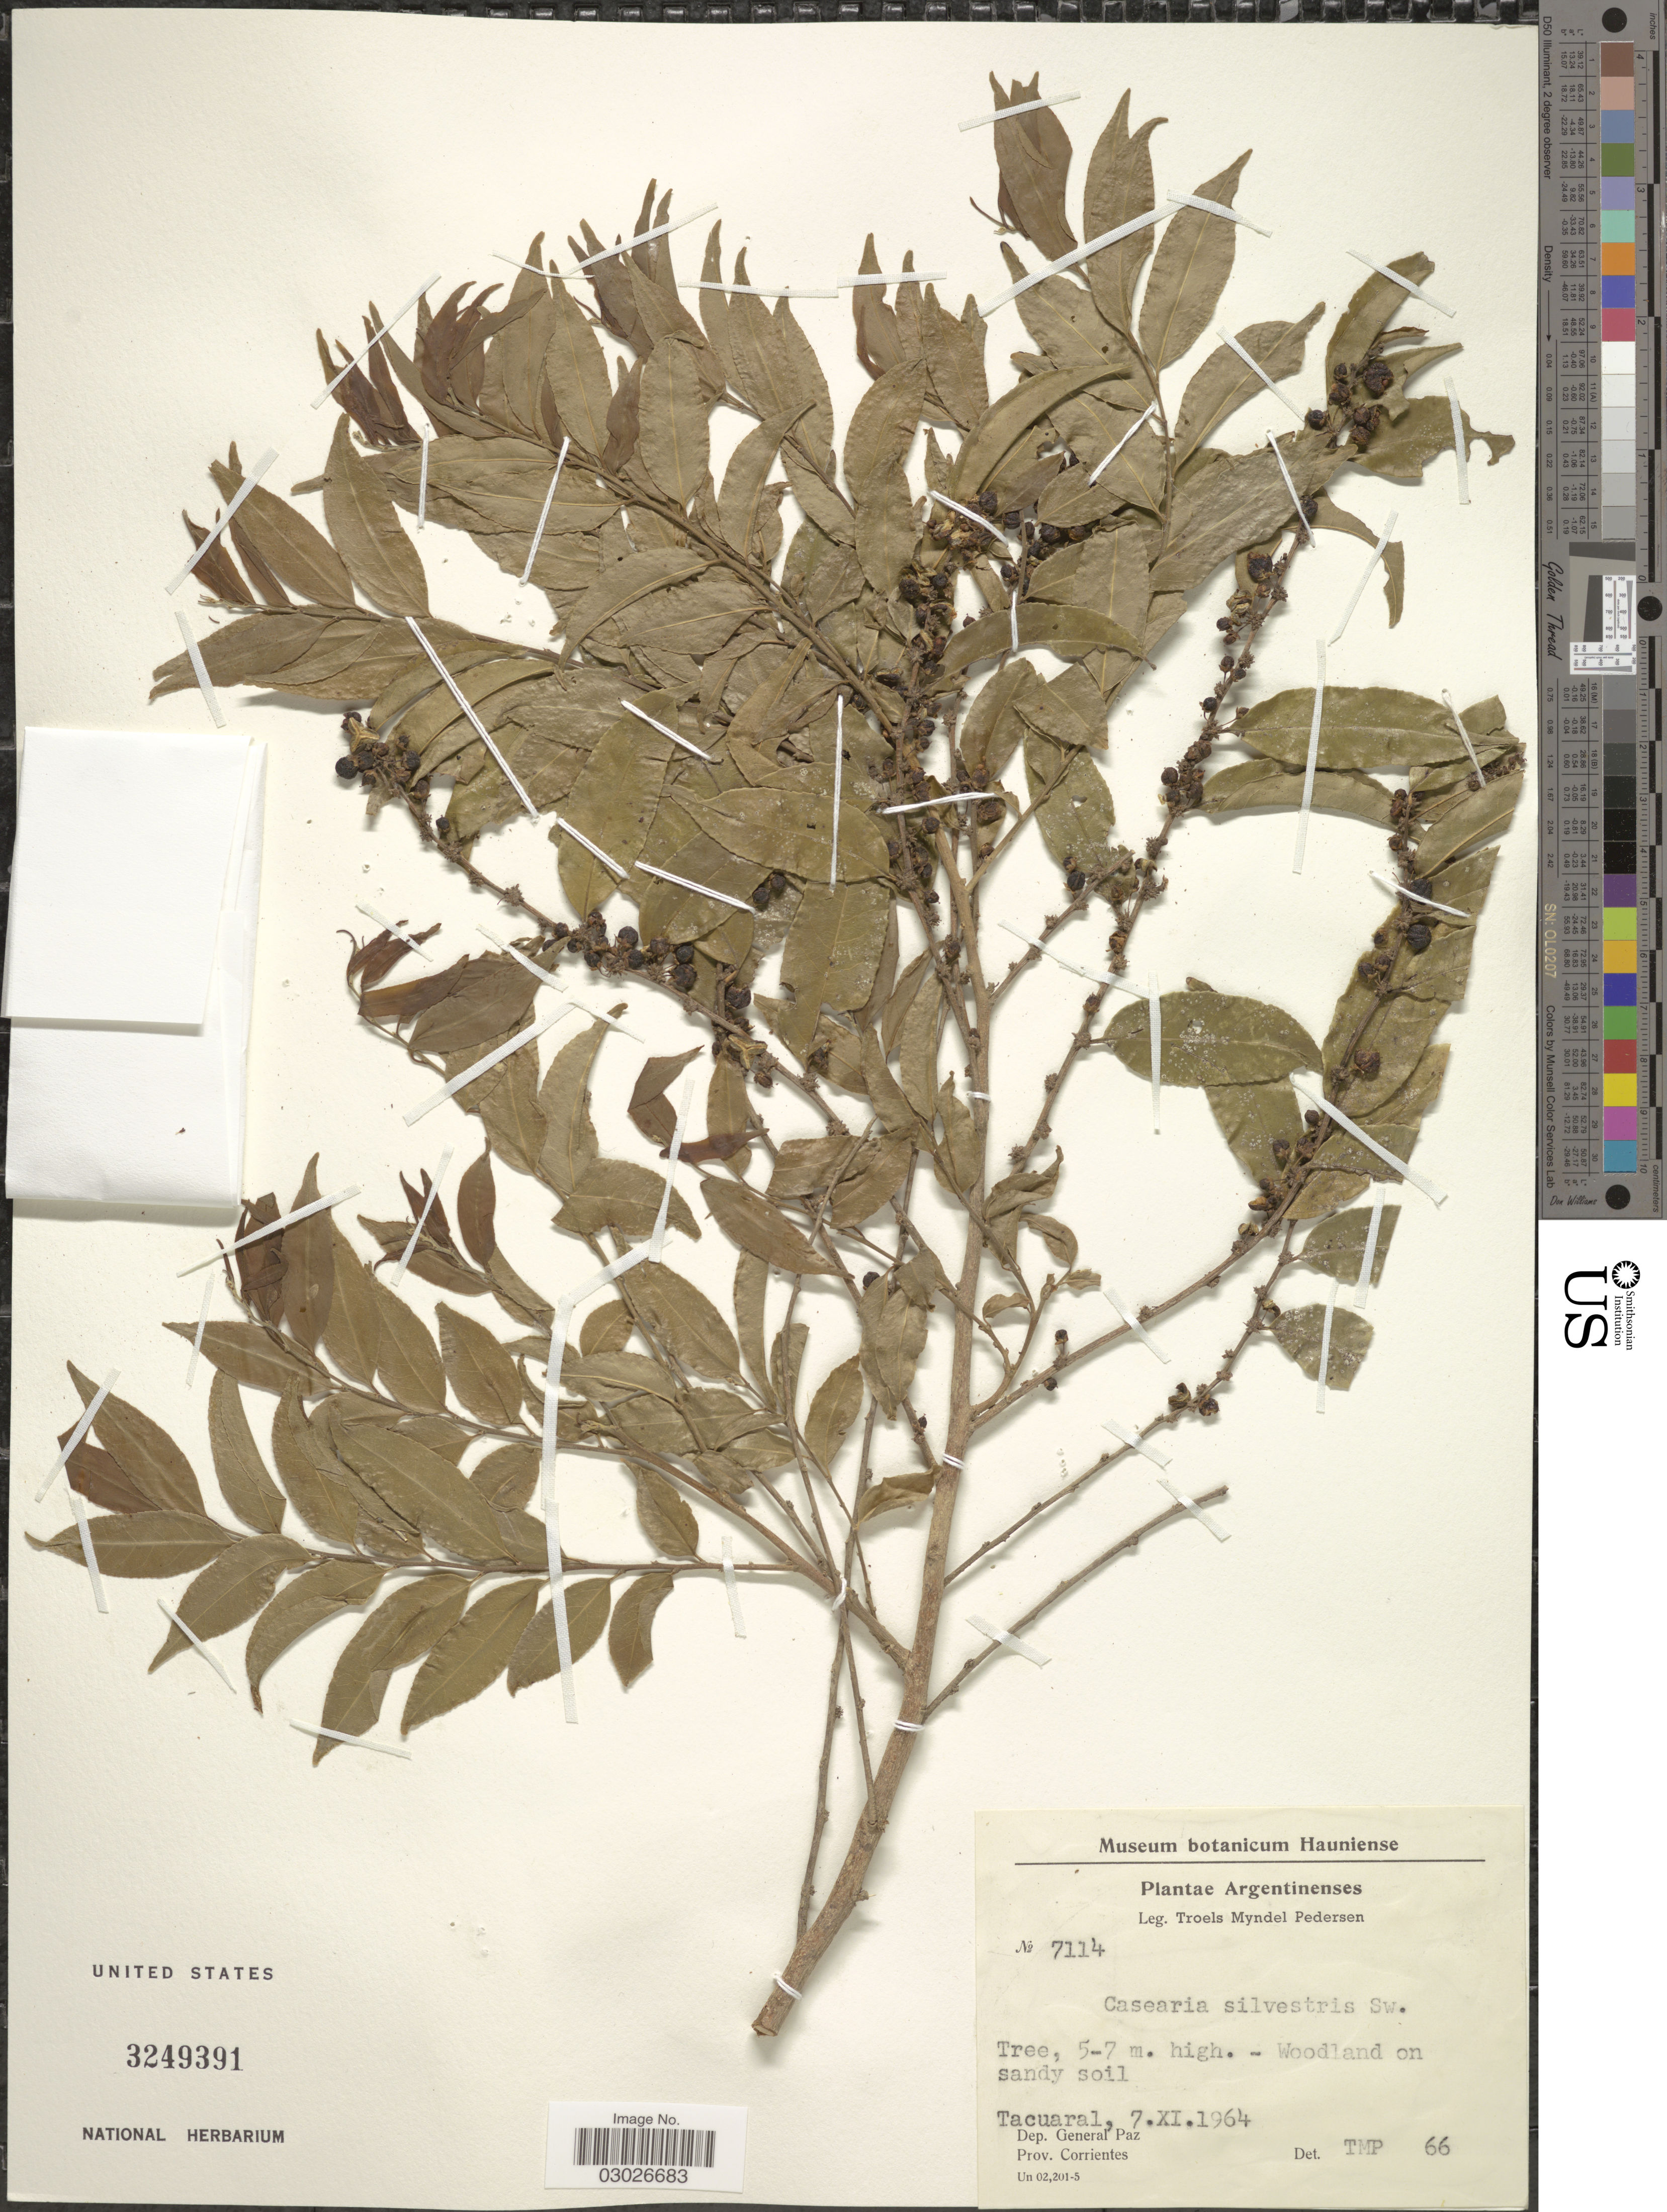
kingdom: Plantae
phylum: Tracheophyta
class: Magnoliopsida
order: Malpighiales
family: Salicaceae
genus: Casearia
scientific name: Casearia sylvestris var. sylvestris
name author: Sw.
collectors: T. Pederson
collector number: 7114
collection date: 1964-11-07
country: Argentina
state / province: Corrientes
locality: Tacuaral. Dep. General Paz.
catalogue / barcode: US 3249391